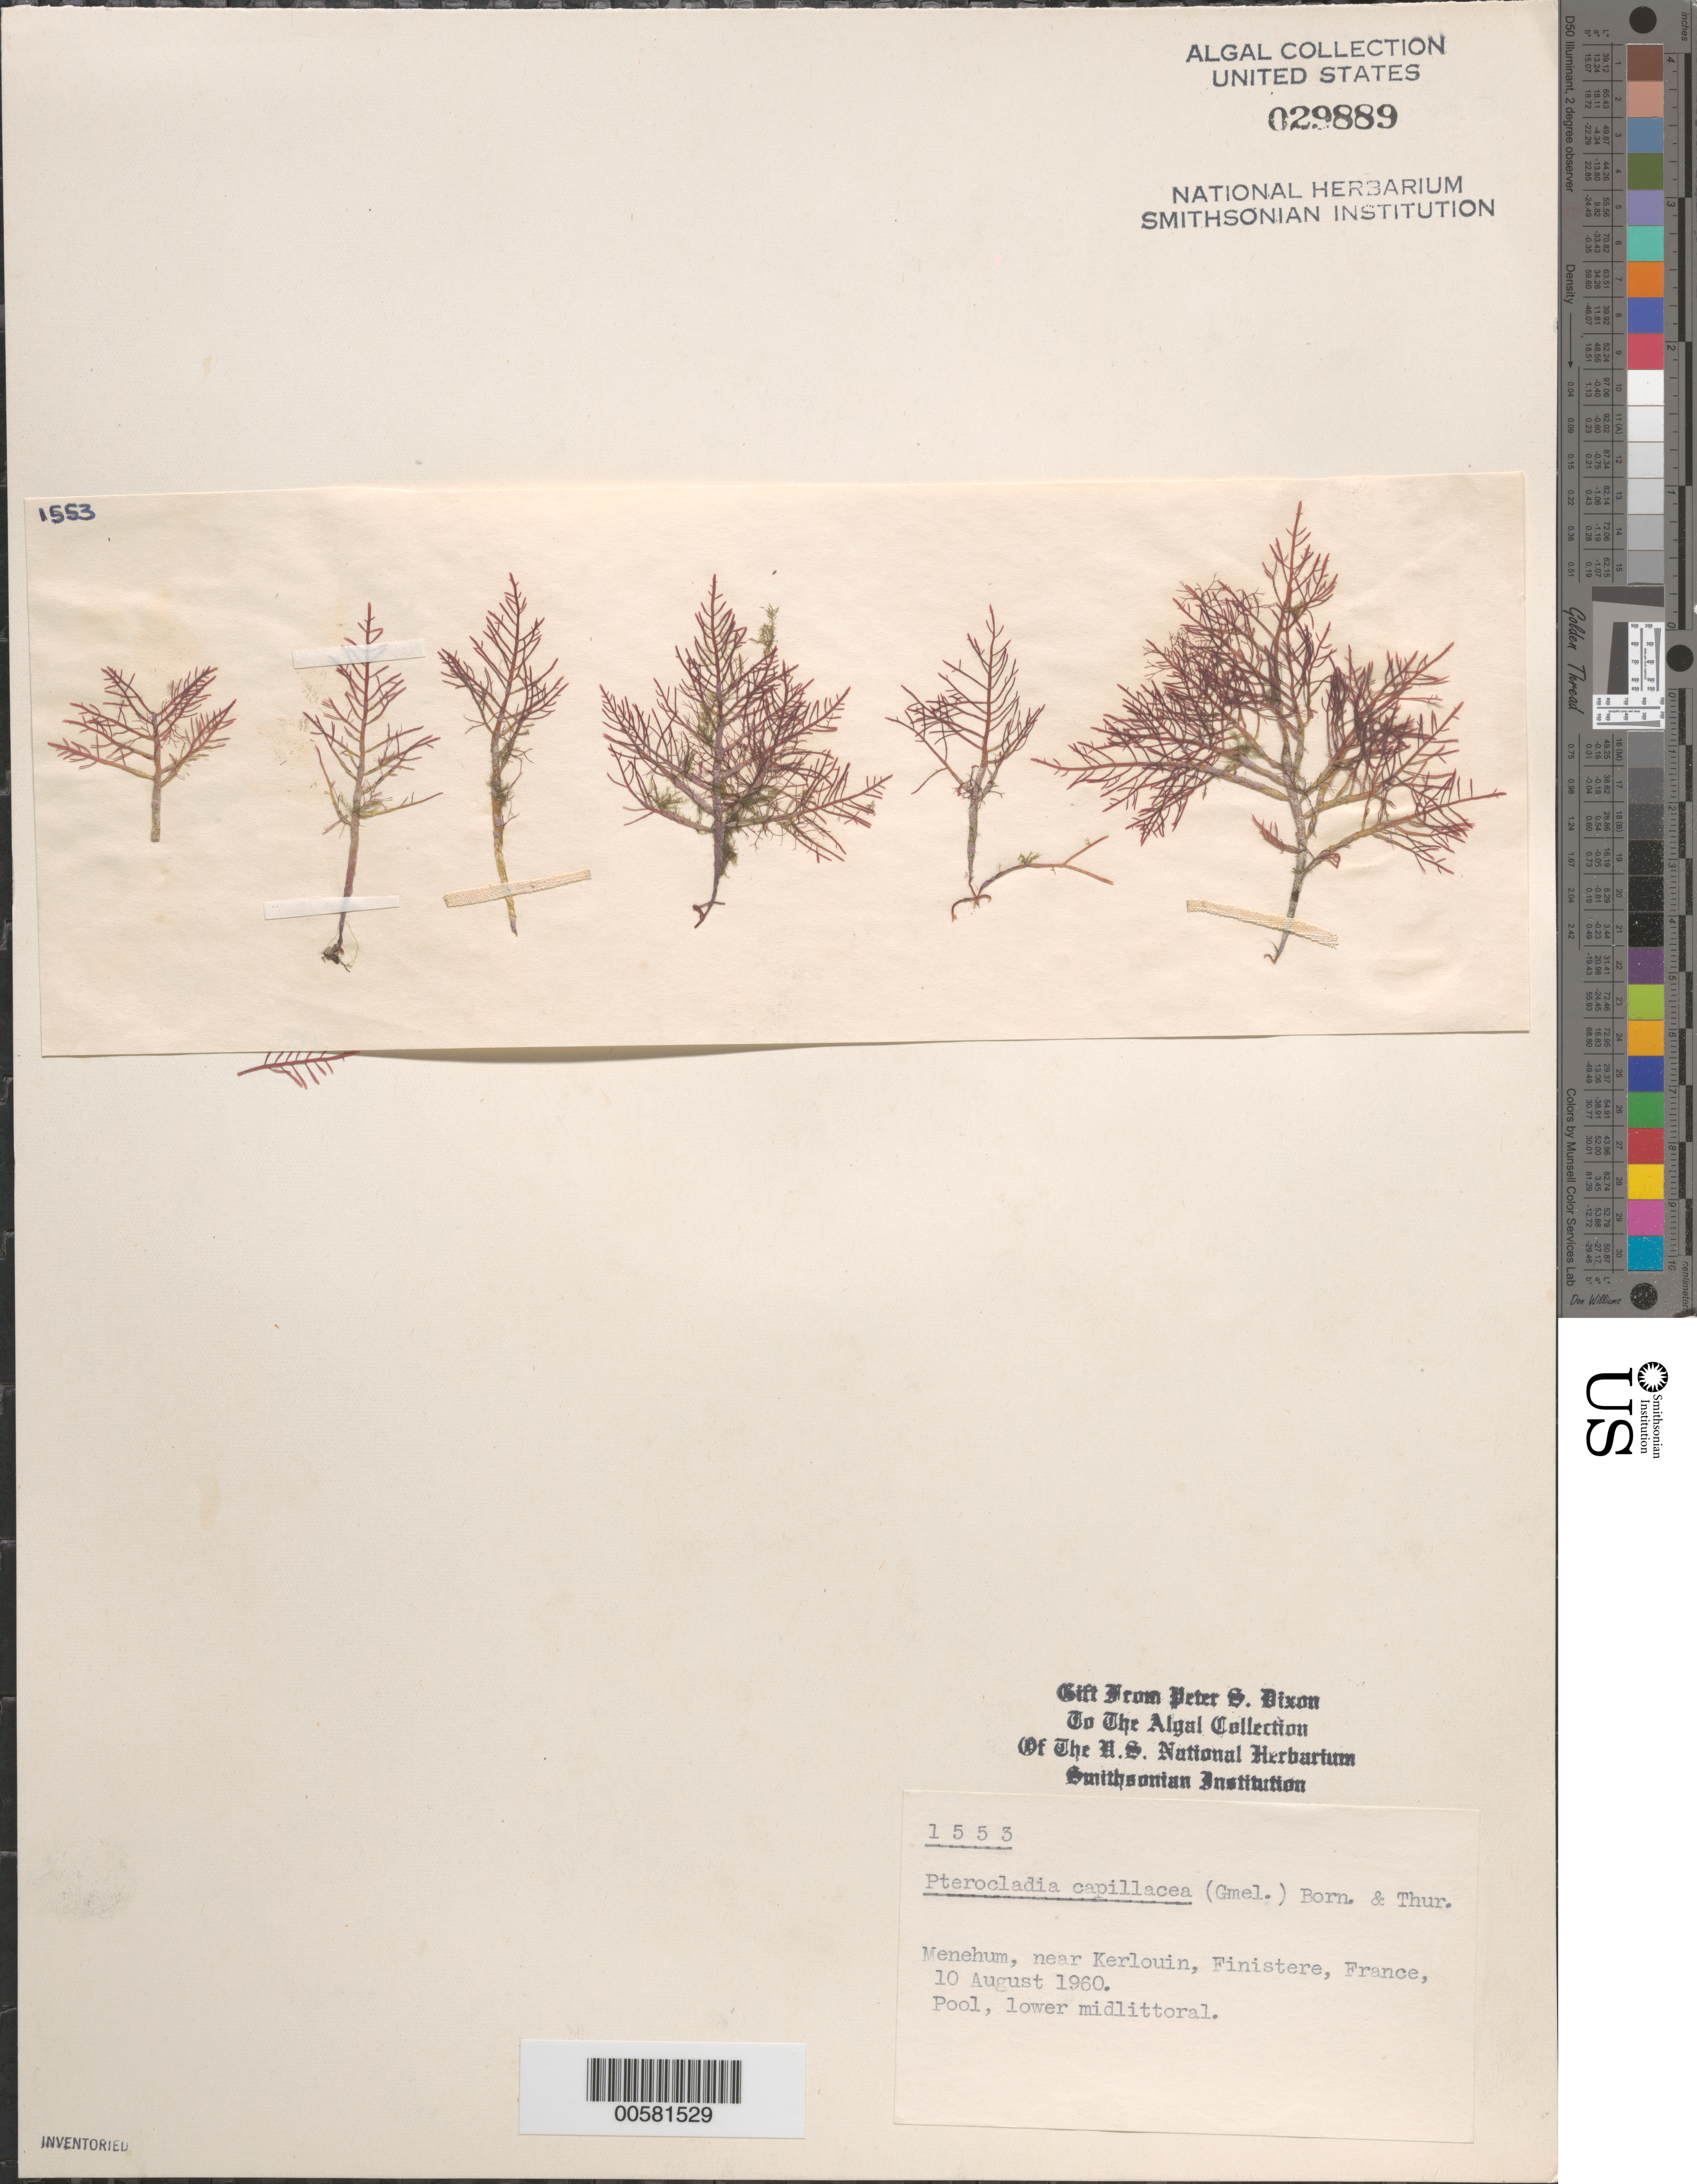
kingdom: Plantae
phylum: Rhodophyta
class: Florideophyceae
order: Gelidiales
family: Pterocladiaceae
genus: Pterocladiella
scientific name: Pterocladiella capillacea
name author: (S.G. Gmel.) Santelices & Hommers.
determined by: Algae name updating Project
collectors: P. S. Dixon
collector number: PSD 1553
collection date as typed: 10 Aug 1960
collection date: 1960-08-10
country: France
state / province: Bretagne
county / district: Finistère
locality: Menehum, near Kerlouin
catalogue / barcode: US 29889